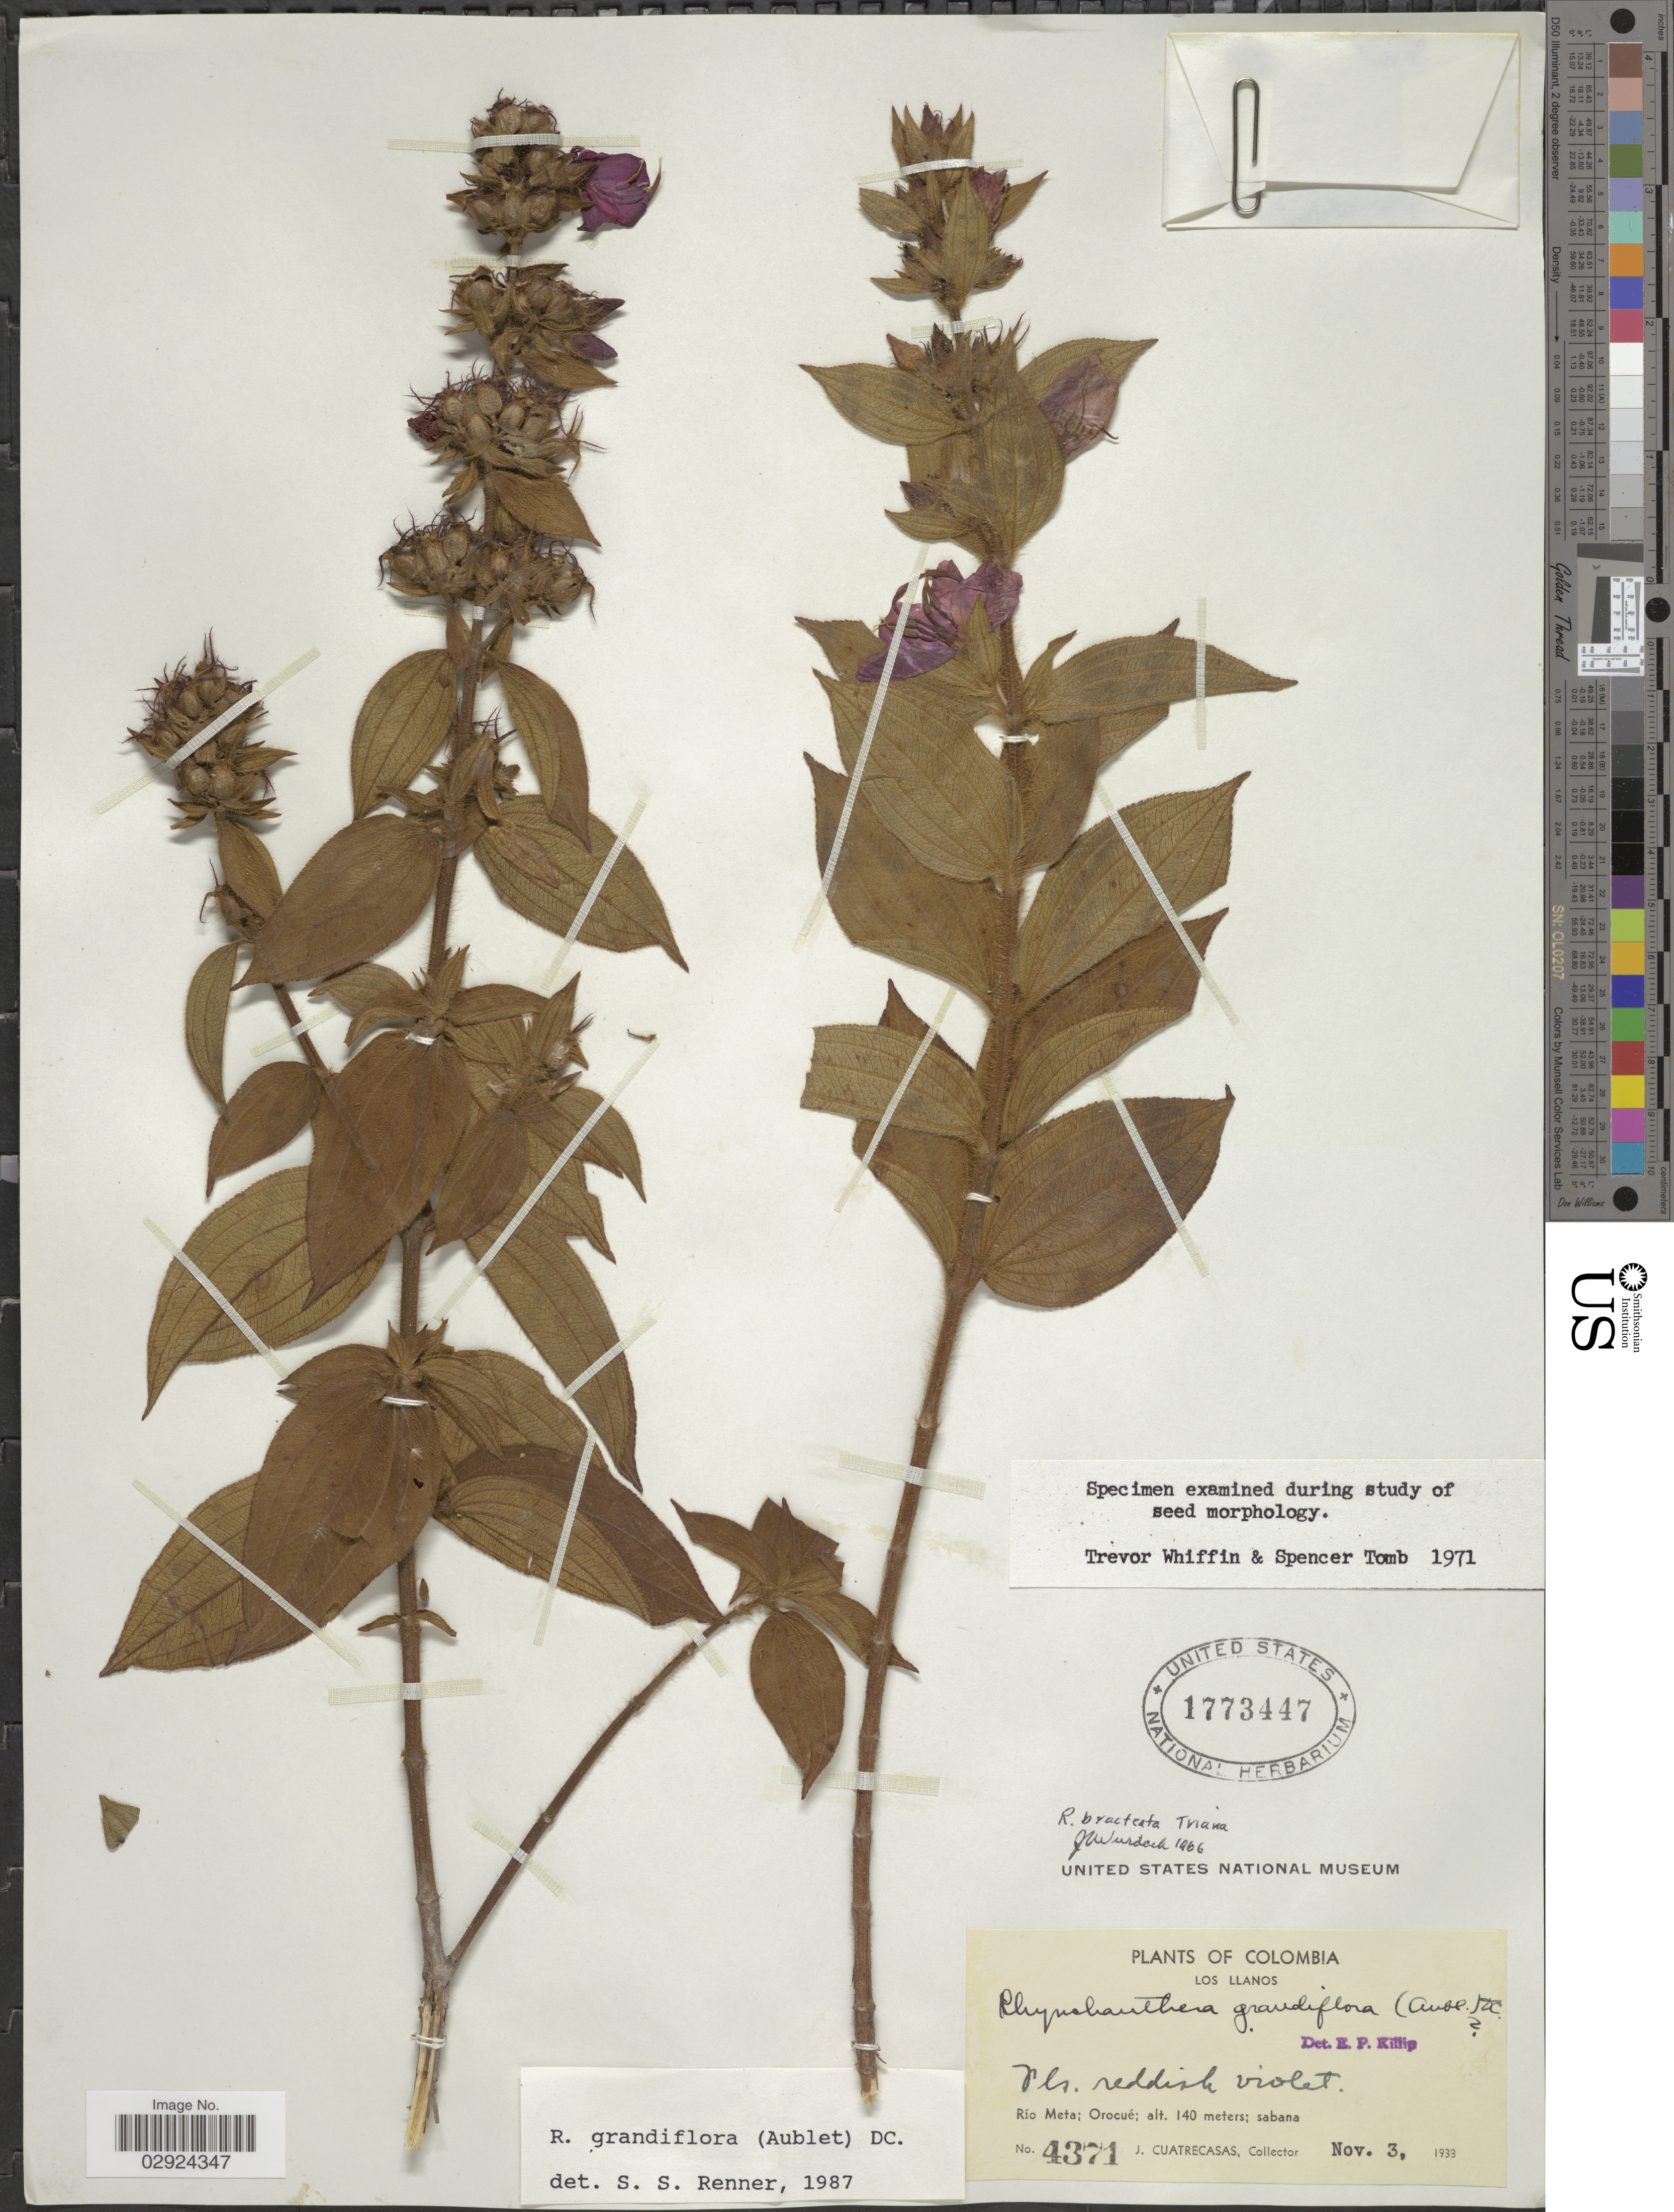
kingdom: Plantae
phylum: Tracheophyta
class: Magnoliopsida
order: Myrtales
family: Melastomataceae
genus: Rhynchanthera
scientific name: Rhynchanthera grandiflora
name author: (Aubl.) DC.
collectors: J. Cuatrecasas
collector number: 4371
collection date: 1933-11-03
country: Colombia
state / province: Meta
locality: Río Meta: Orocué, Los Llanos.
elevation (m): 140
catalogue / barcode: US 1773447